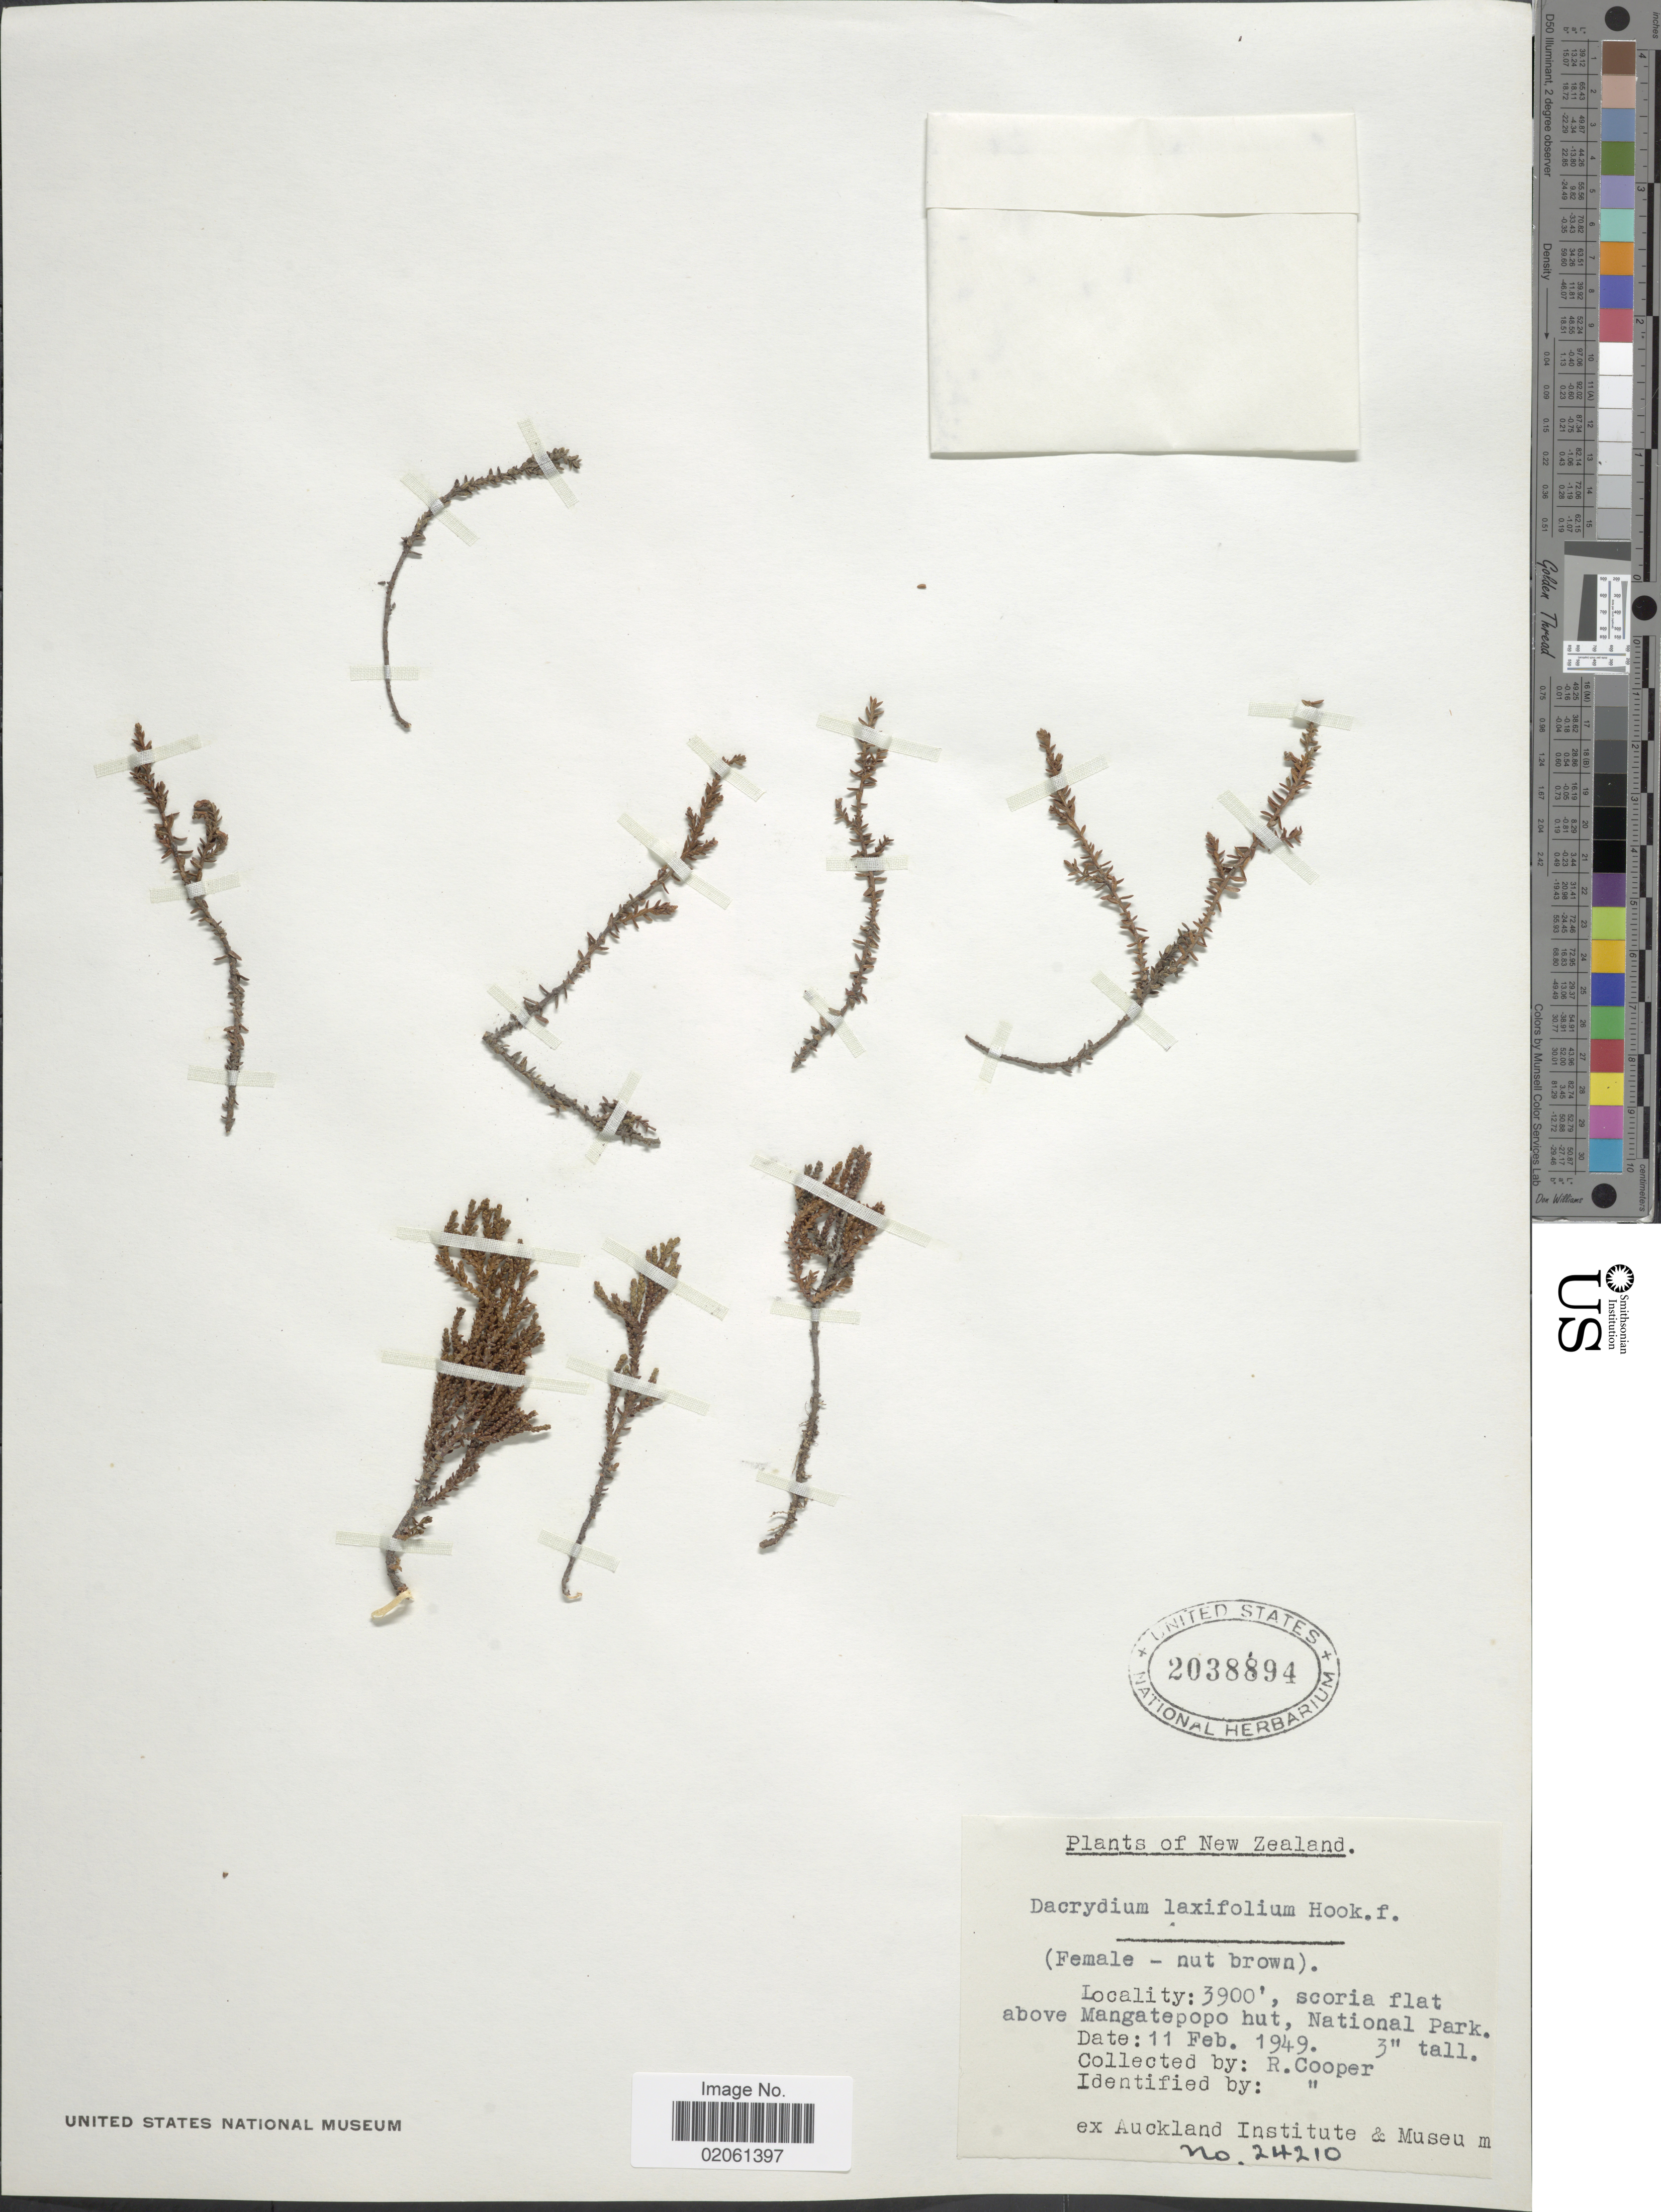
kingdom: Plantae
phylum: Tracheophyta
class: Pinopsida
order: Pinales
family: Podocarpaceae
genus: Dacrydium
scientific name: Dacrydium laxifolium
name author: Hook. f.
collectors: R. Cooper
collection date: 1949-02-11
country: New Zealand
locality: Above Mangatepopo hut, National Park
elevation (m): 1189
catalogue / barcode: US 2038894